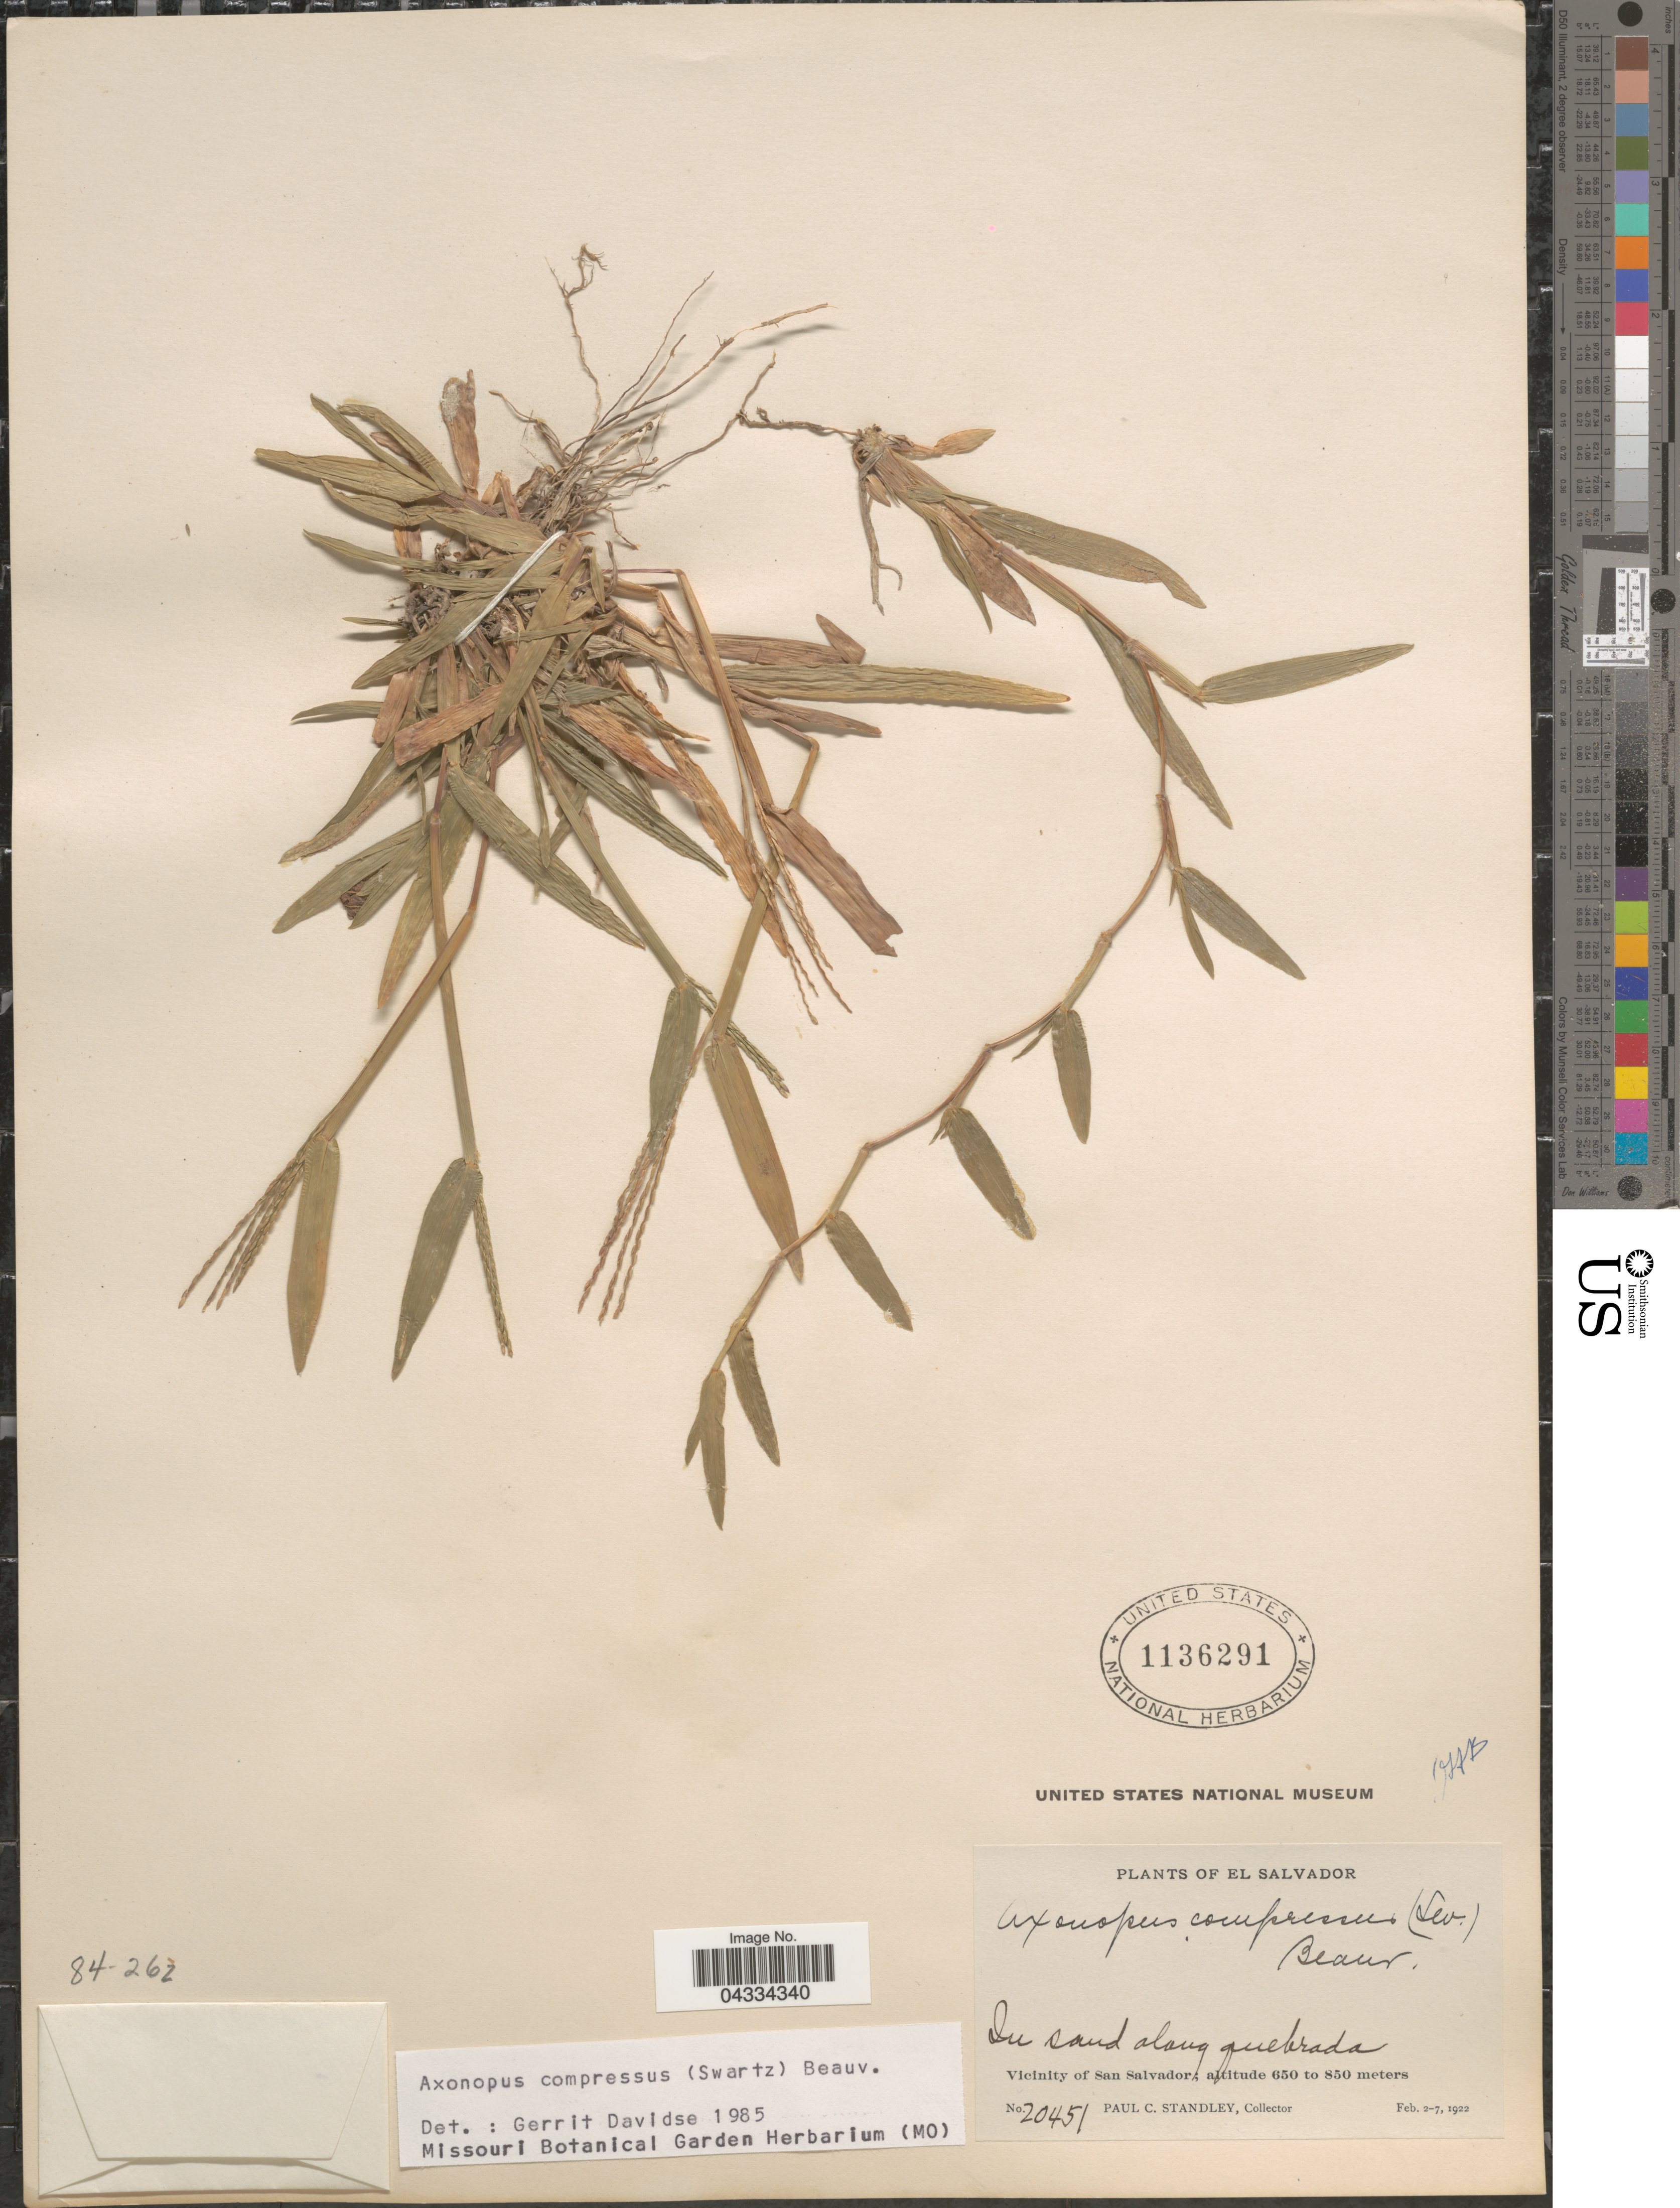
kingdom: Plantae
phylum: Tracheophyta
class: Liliopsida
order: Poales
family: Poaceae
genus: Axonopus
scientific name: Axonopus compressus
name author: (Sw.) P. Beauv.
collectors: P. C. Standley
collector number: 20451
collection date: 1922-02-02/1922-02-07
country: El Salvador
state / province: San Salvador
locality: Vicinity of San Salvador.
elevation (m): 650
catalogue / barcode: US 1136291